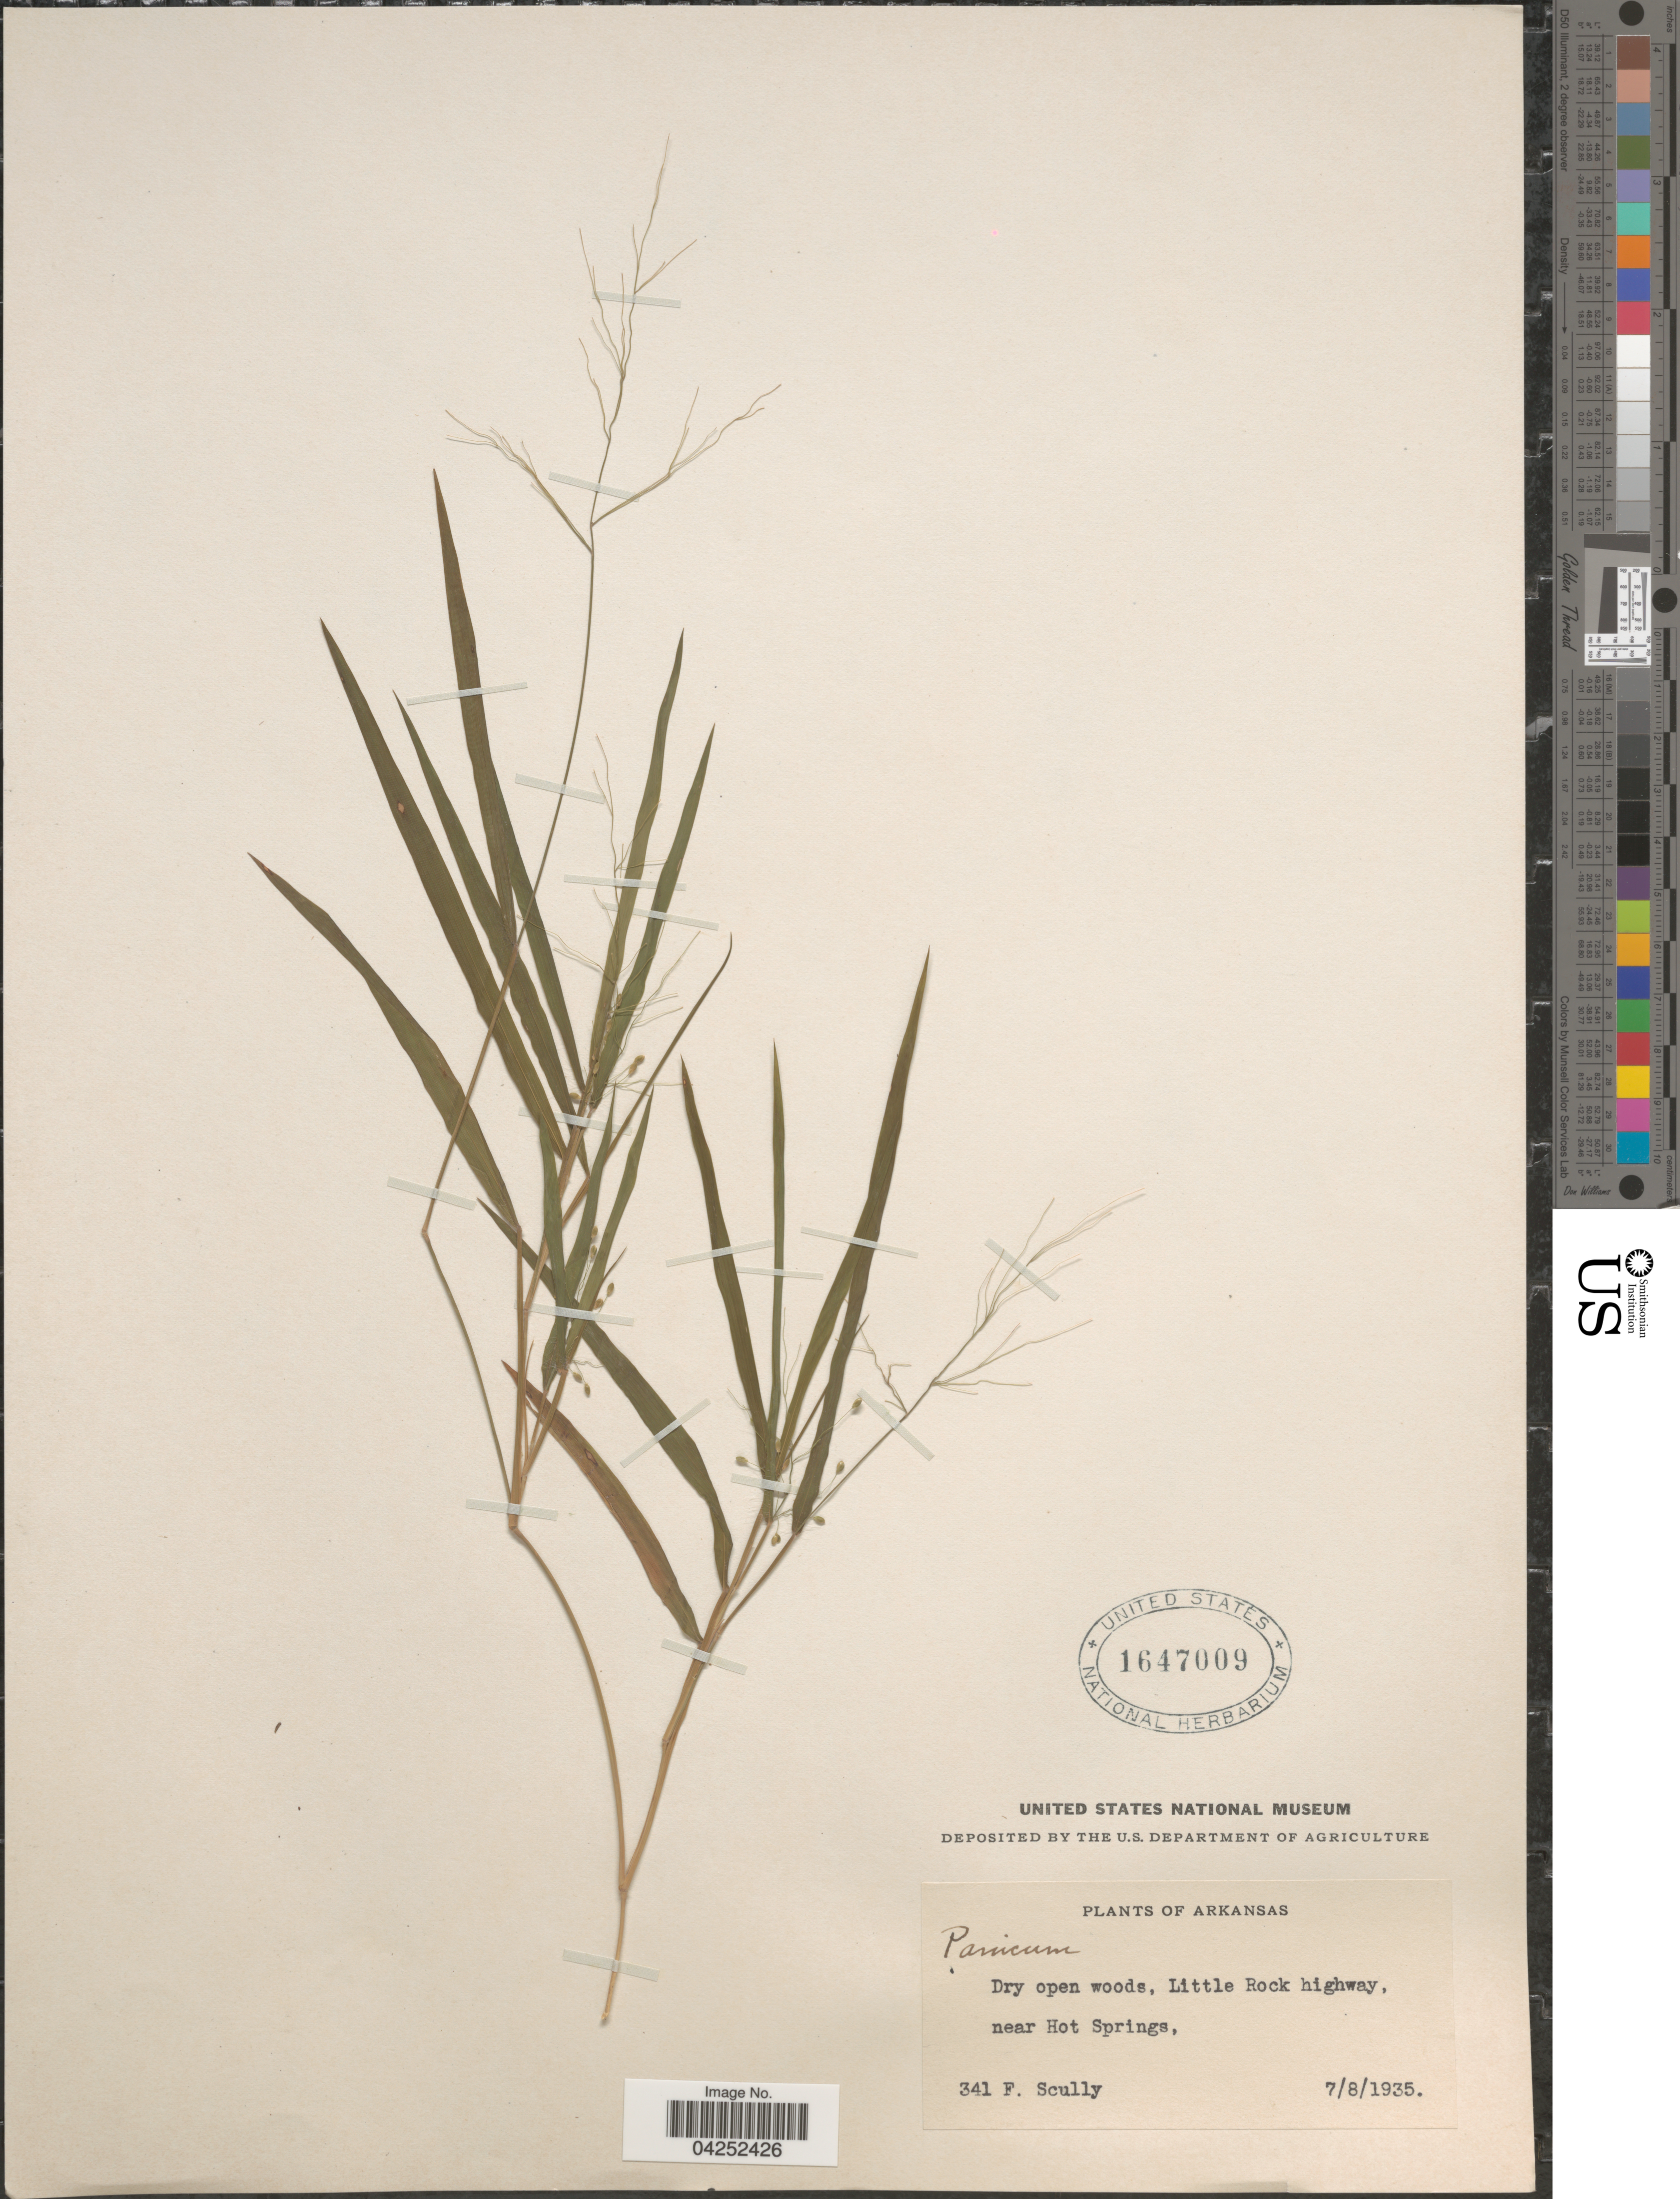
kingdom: Plantae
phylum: Tracheophyta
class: Liliopsida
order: Poales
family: Poaceae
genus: Dichanthelium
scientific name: Dichanthelium bicknellii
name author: (Nash) LeBlond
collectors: F. Scully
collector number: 341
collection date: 1935-07-08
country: United States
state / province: Arkansas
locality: Dry open woods, Little Rock highway, near Hot Springs.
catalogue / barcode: US 1647009